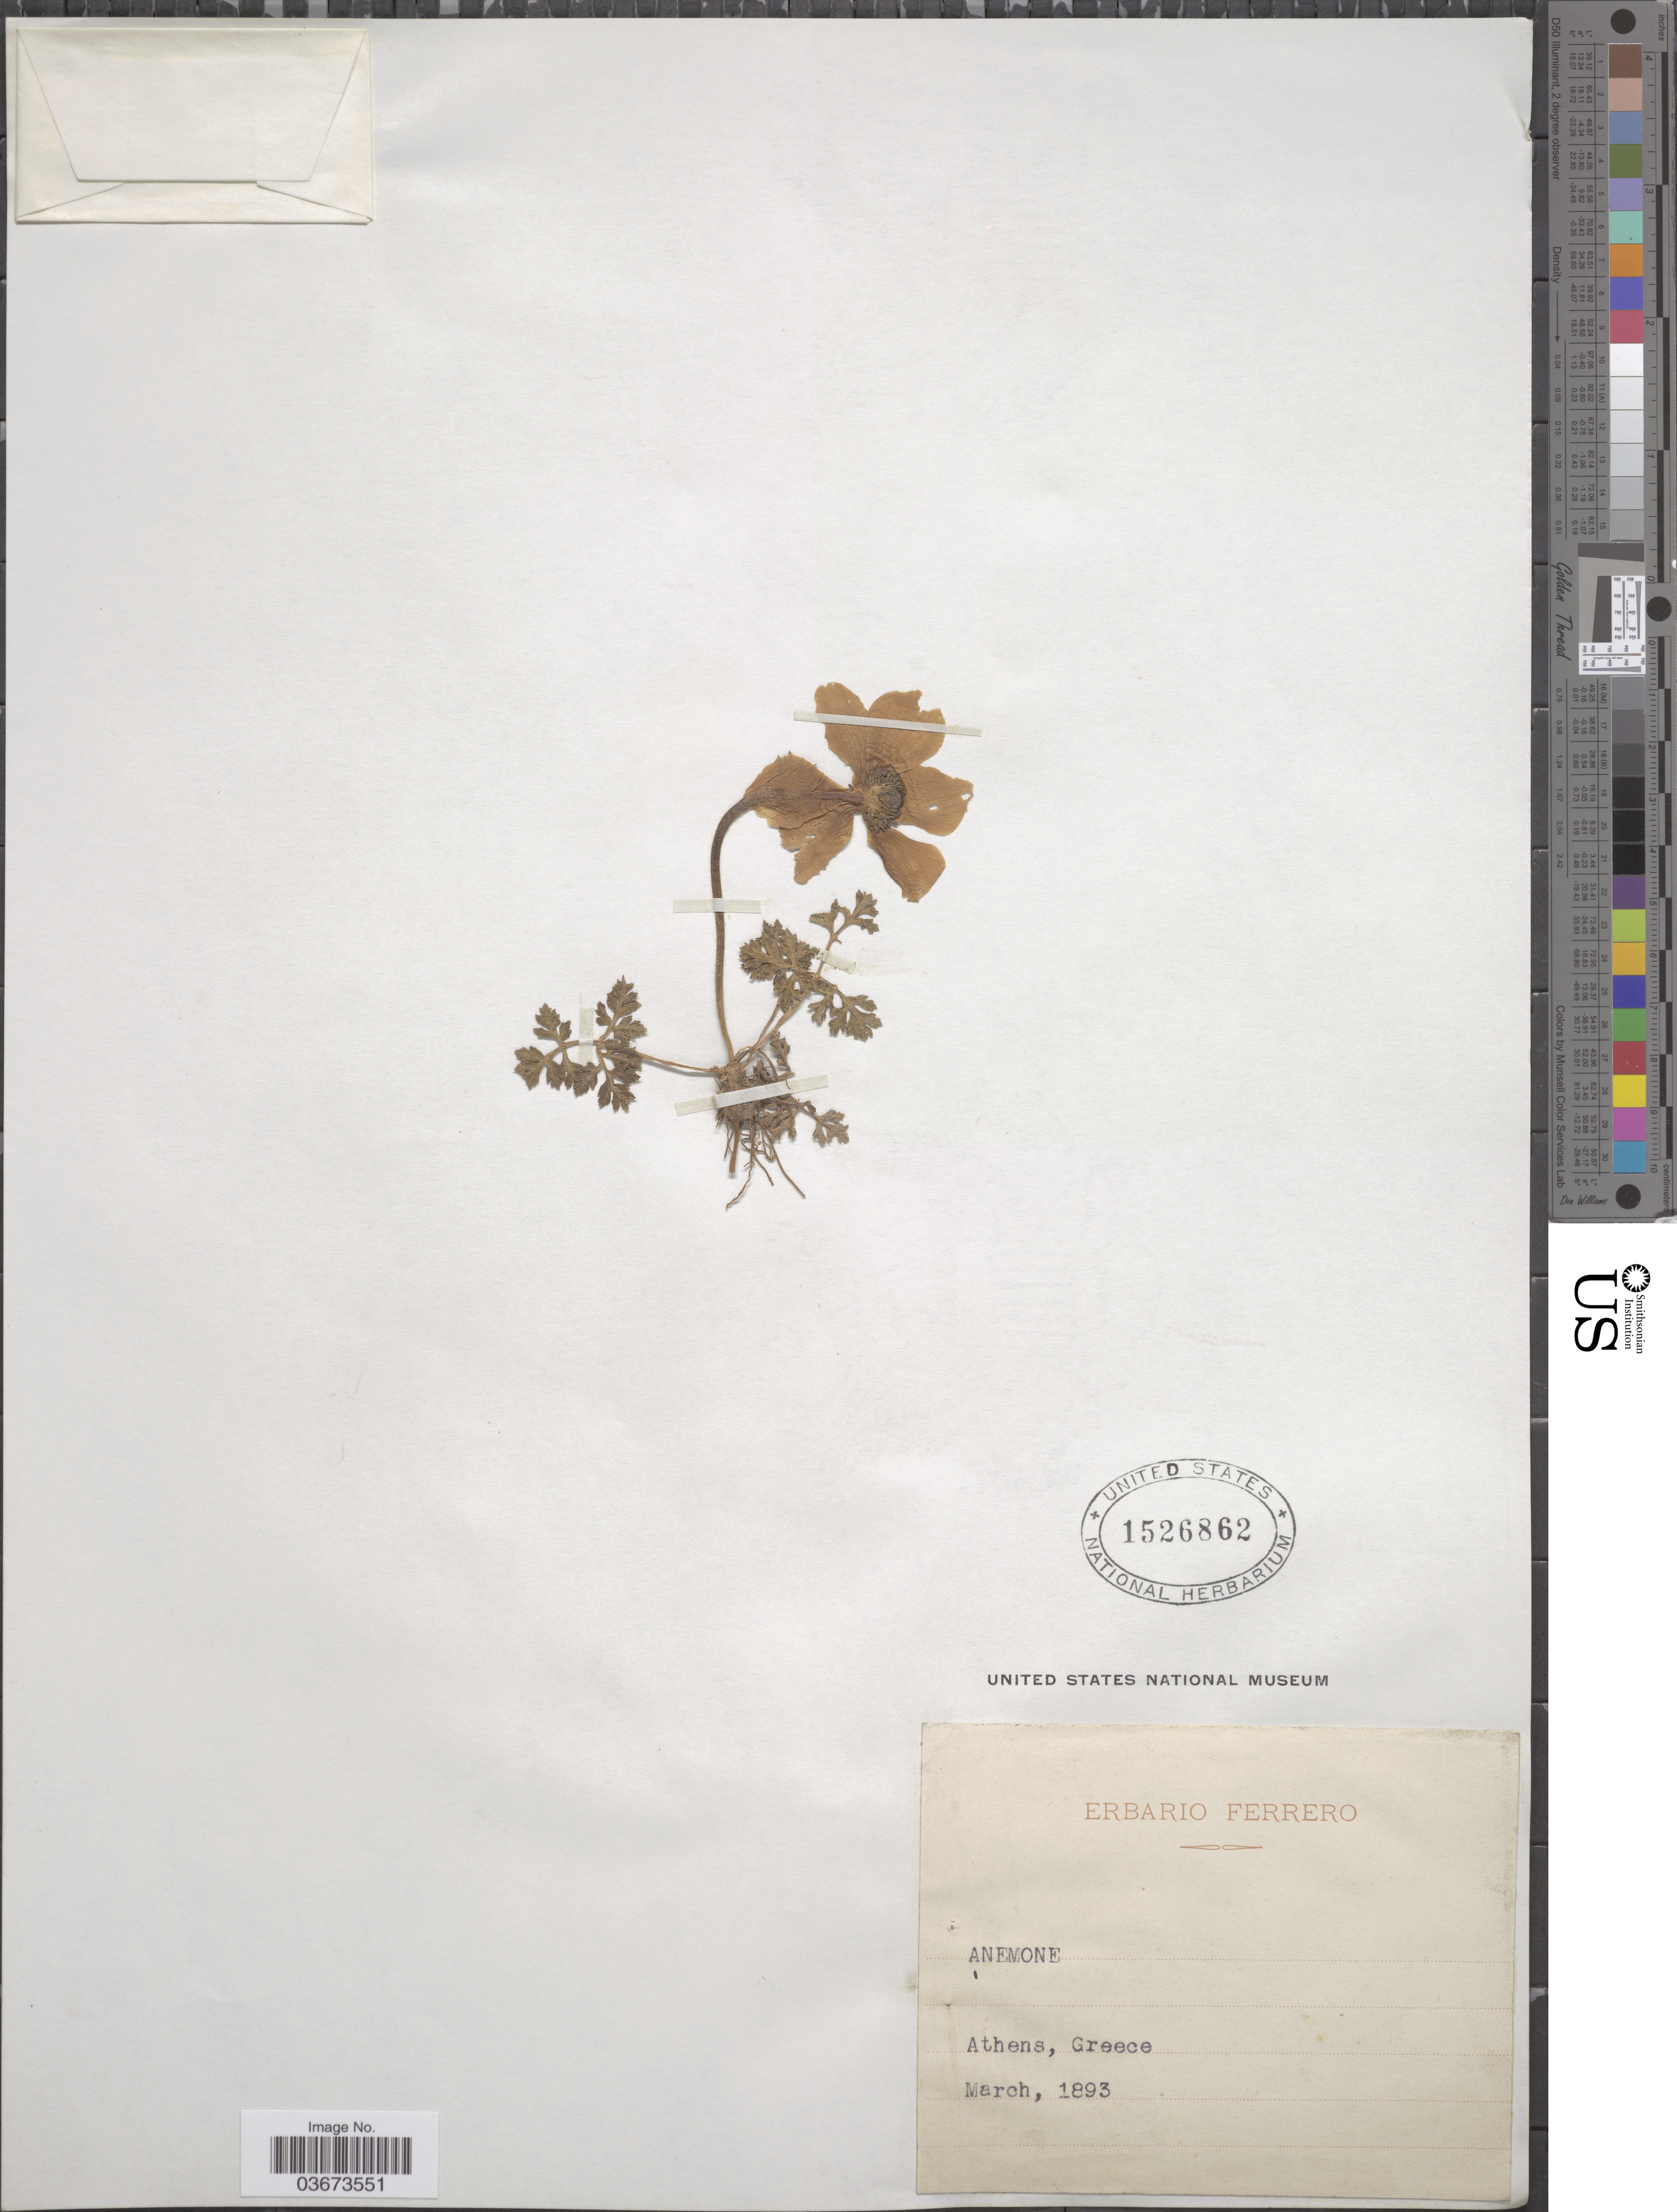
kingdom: Plantae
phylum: Tracheophyta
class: Magnoliopsida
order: Ranunculales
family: Ranunculaceae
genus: Anemone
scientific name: Anemone sp.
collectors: ex herb. Ferrero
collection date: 1893-03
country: Greece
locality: Athens.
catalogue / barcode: US 1526862